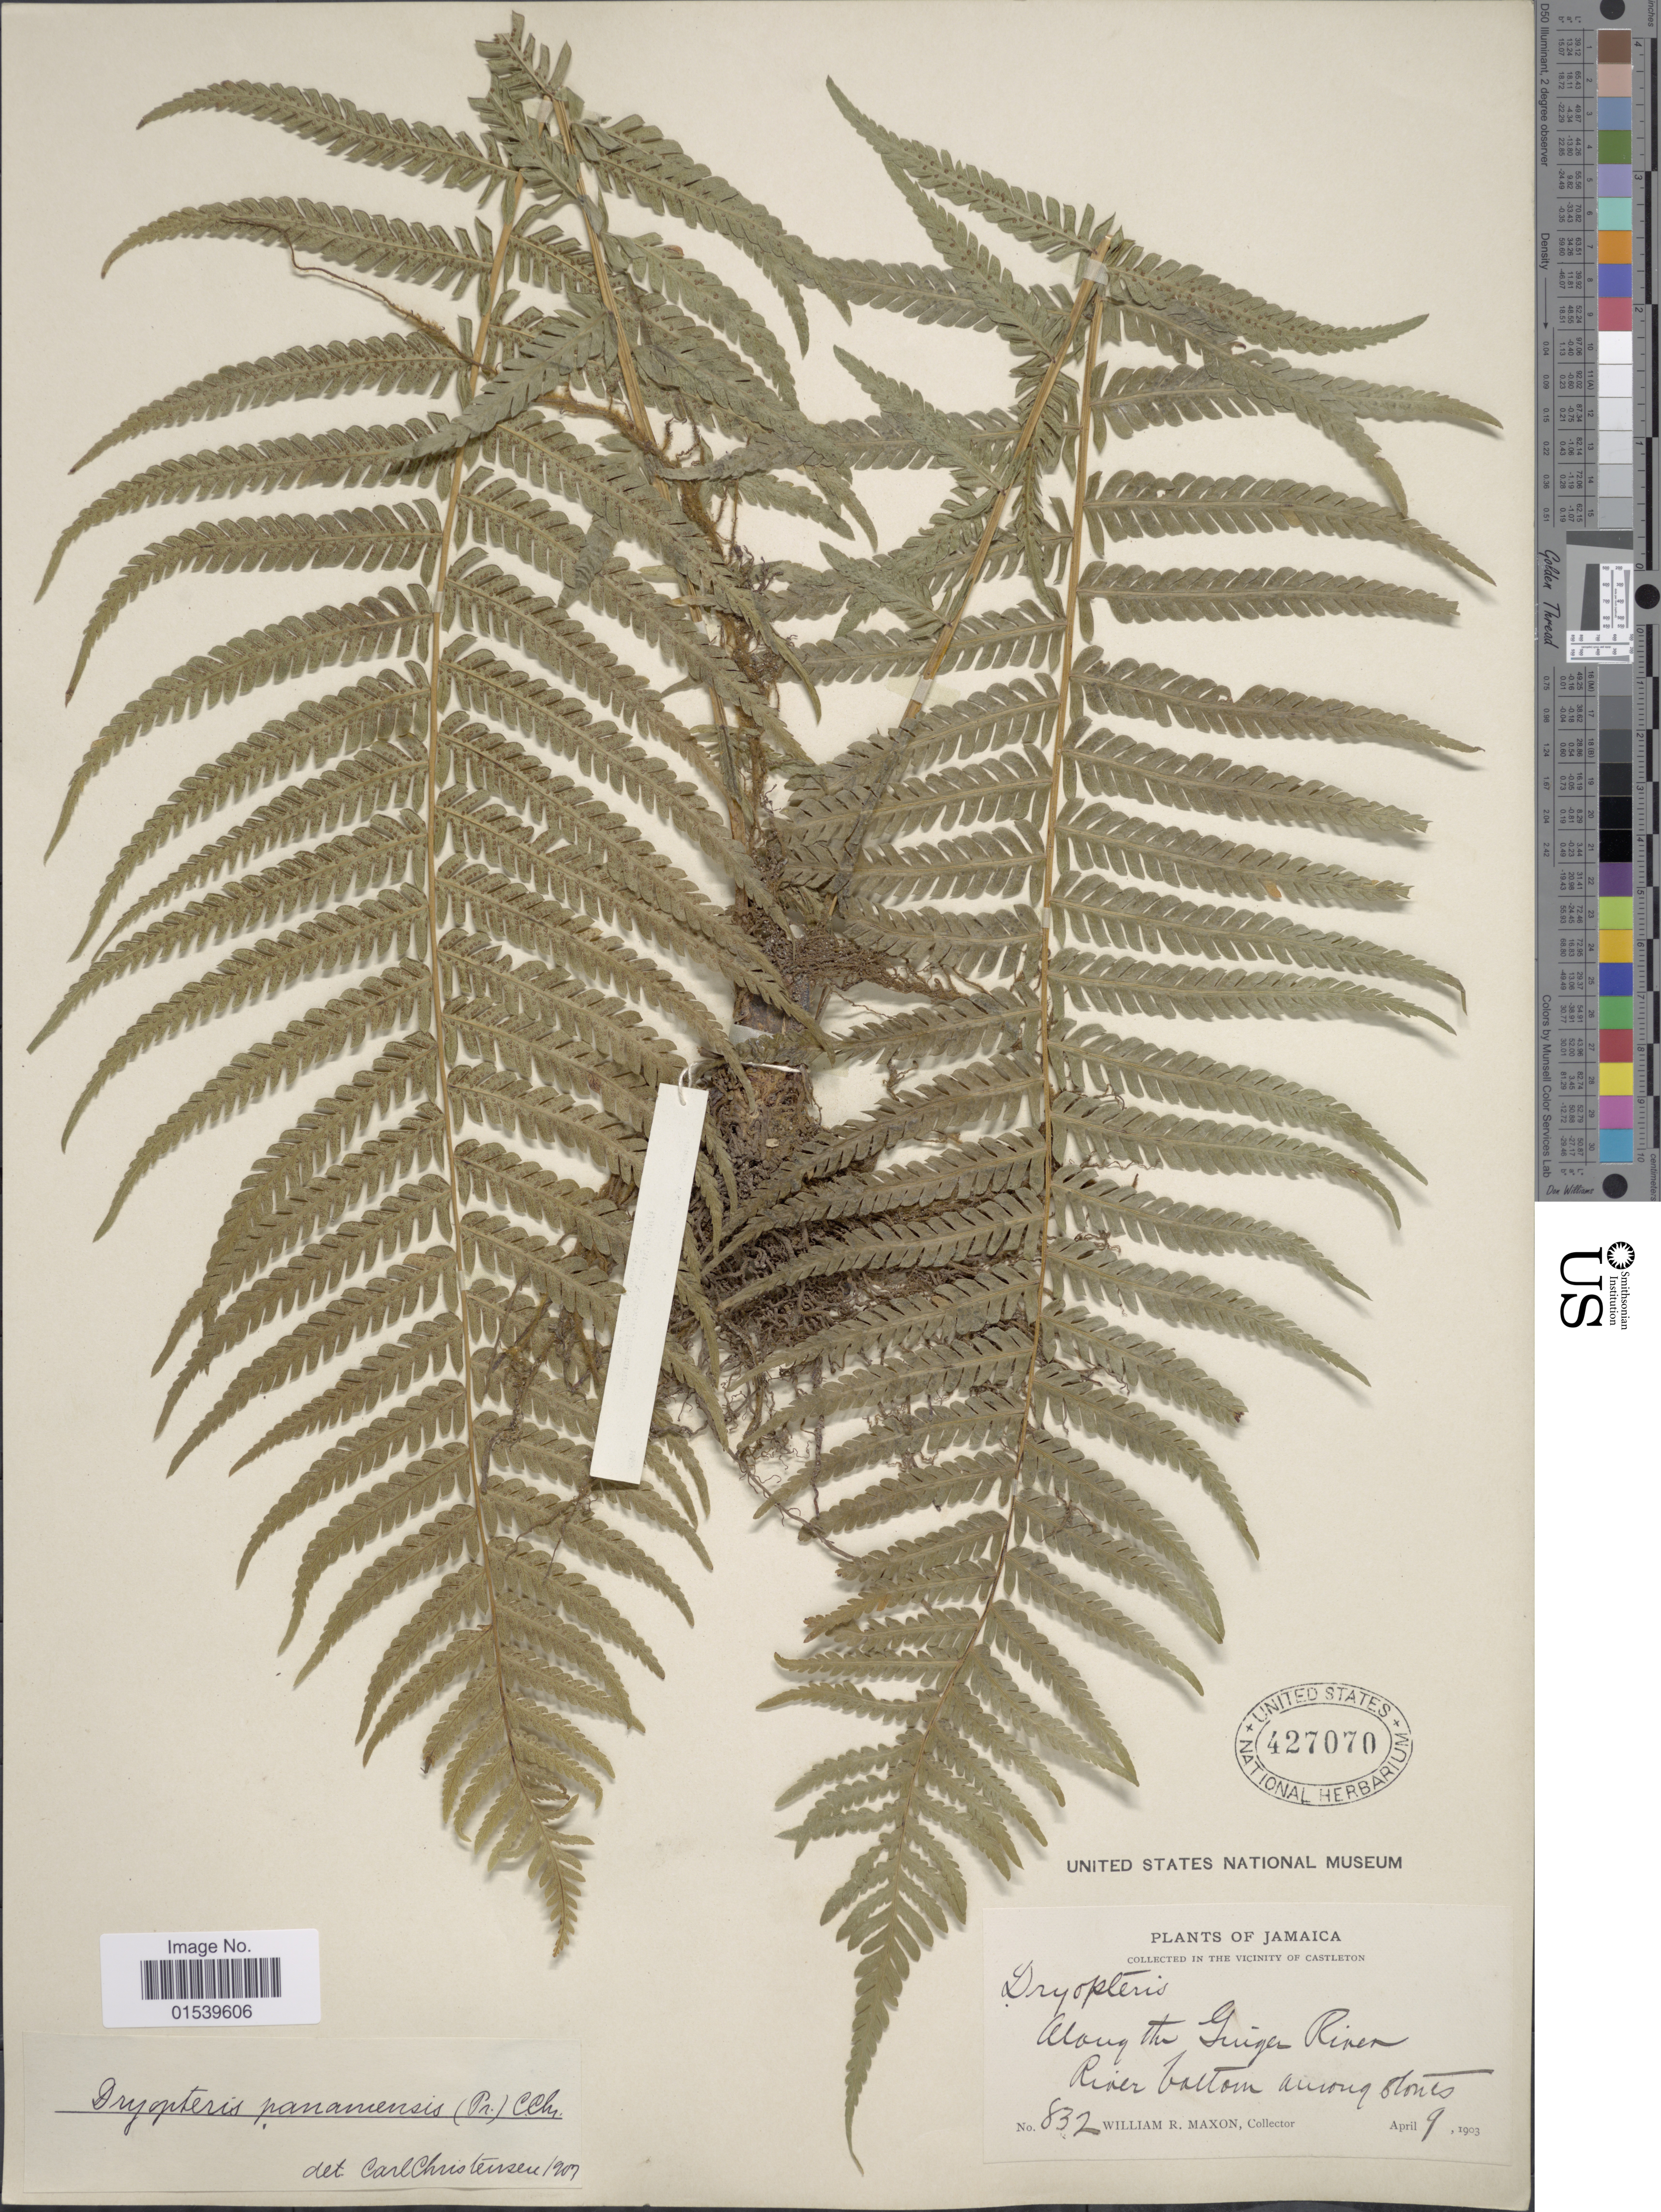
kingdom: Plantae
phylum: Tracheophyta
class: Polypodiopsida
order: Polypodiales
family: Thelypteridaceae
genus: Amauropelta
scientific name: Amauropelta resinifera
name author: (Desv.) Pic. Serm.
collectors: W. R. Maxon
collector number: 832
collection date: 1903-04-09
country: Jamaica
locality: Vicinity of Castleton, along the Ginger River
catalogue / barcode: US 427070